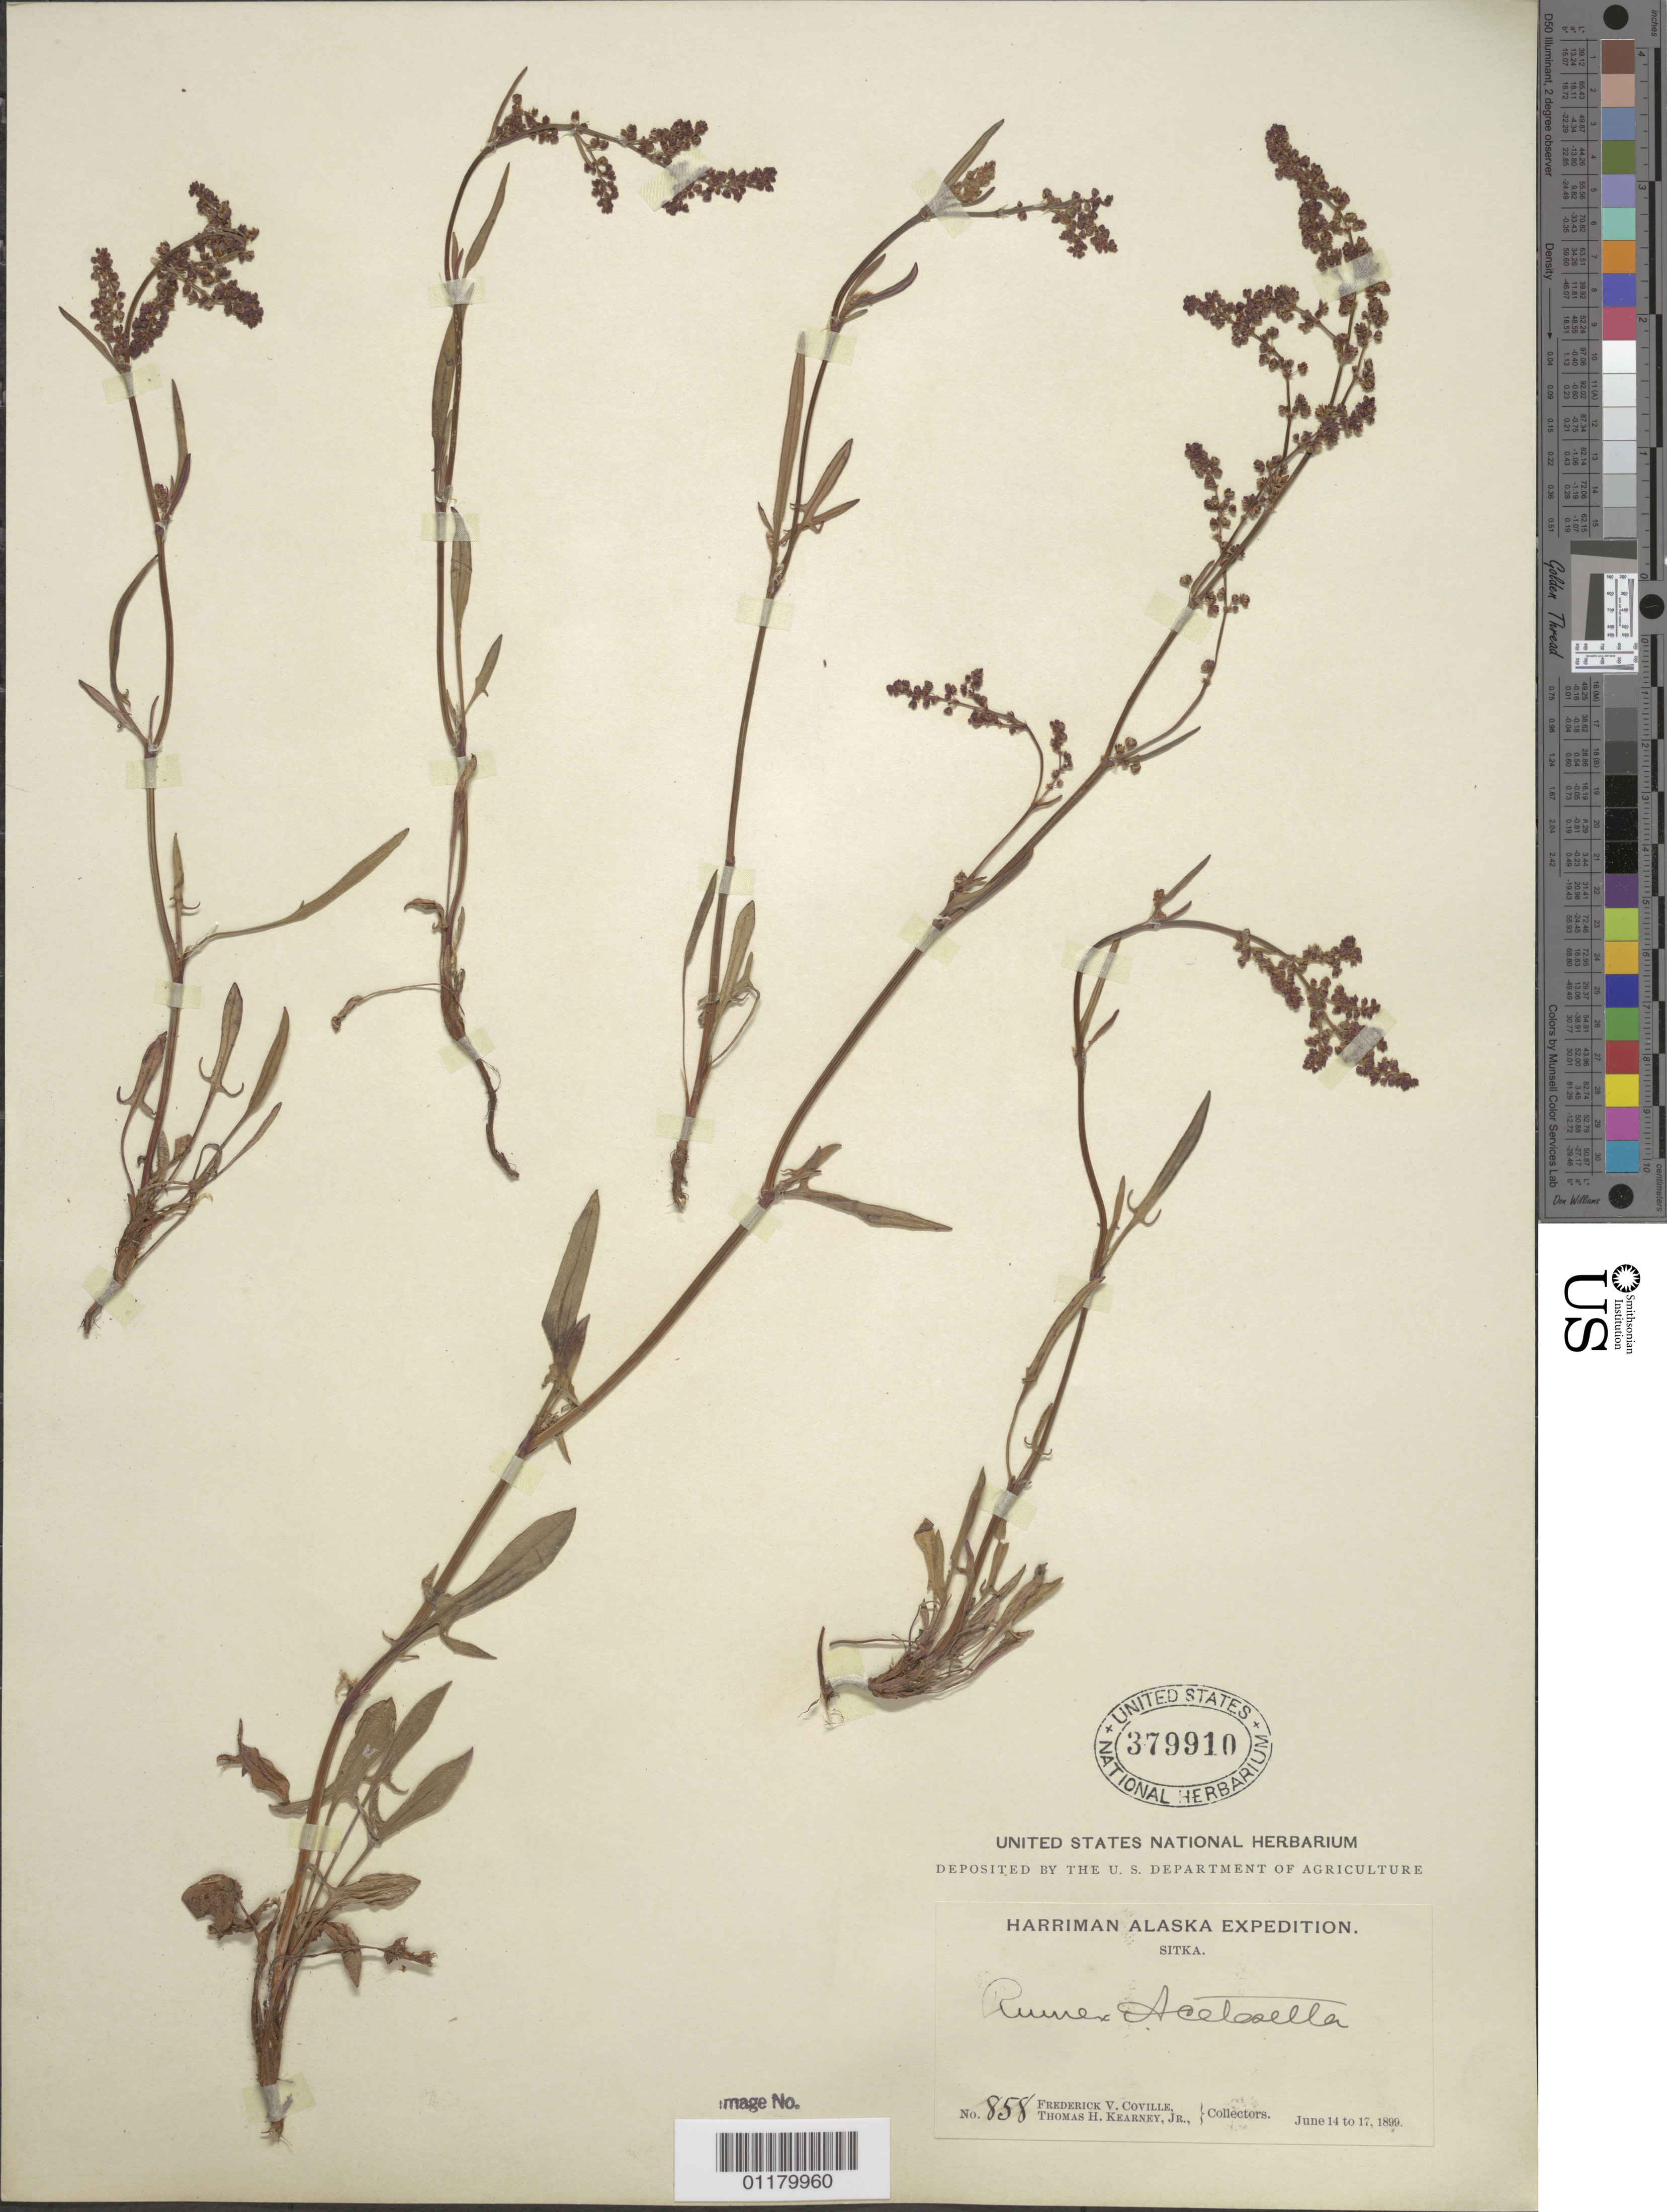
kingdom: Plantae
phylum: Tracheophyta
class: Magnoliopsida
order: Caryophyllales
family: Polygonaceae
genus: Rumex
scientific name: Rumex acetosella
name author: L.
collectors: F. V. Coville & T. H. Kearney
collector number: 858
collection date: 1899-06-14/1899-06-17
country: United States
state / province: Alaska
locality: Sitka.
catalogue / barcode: US 379910